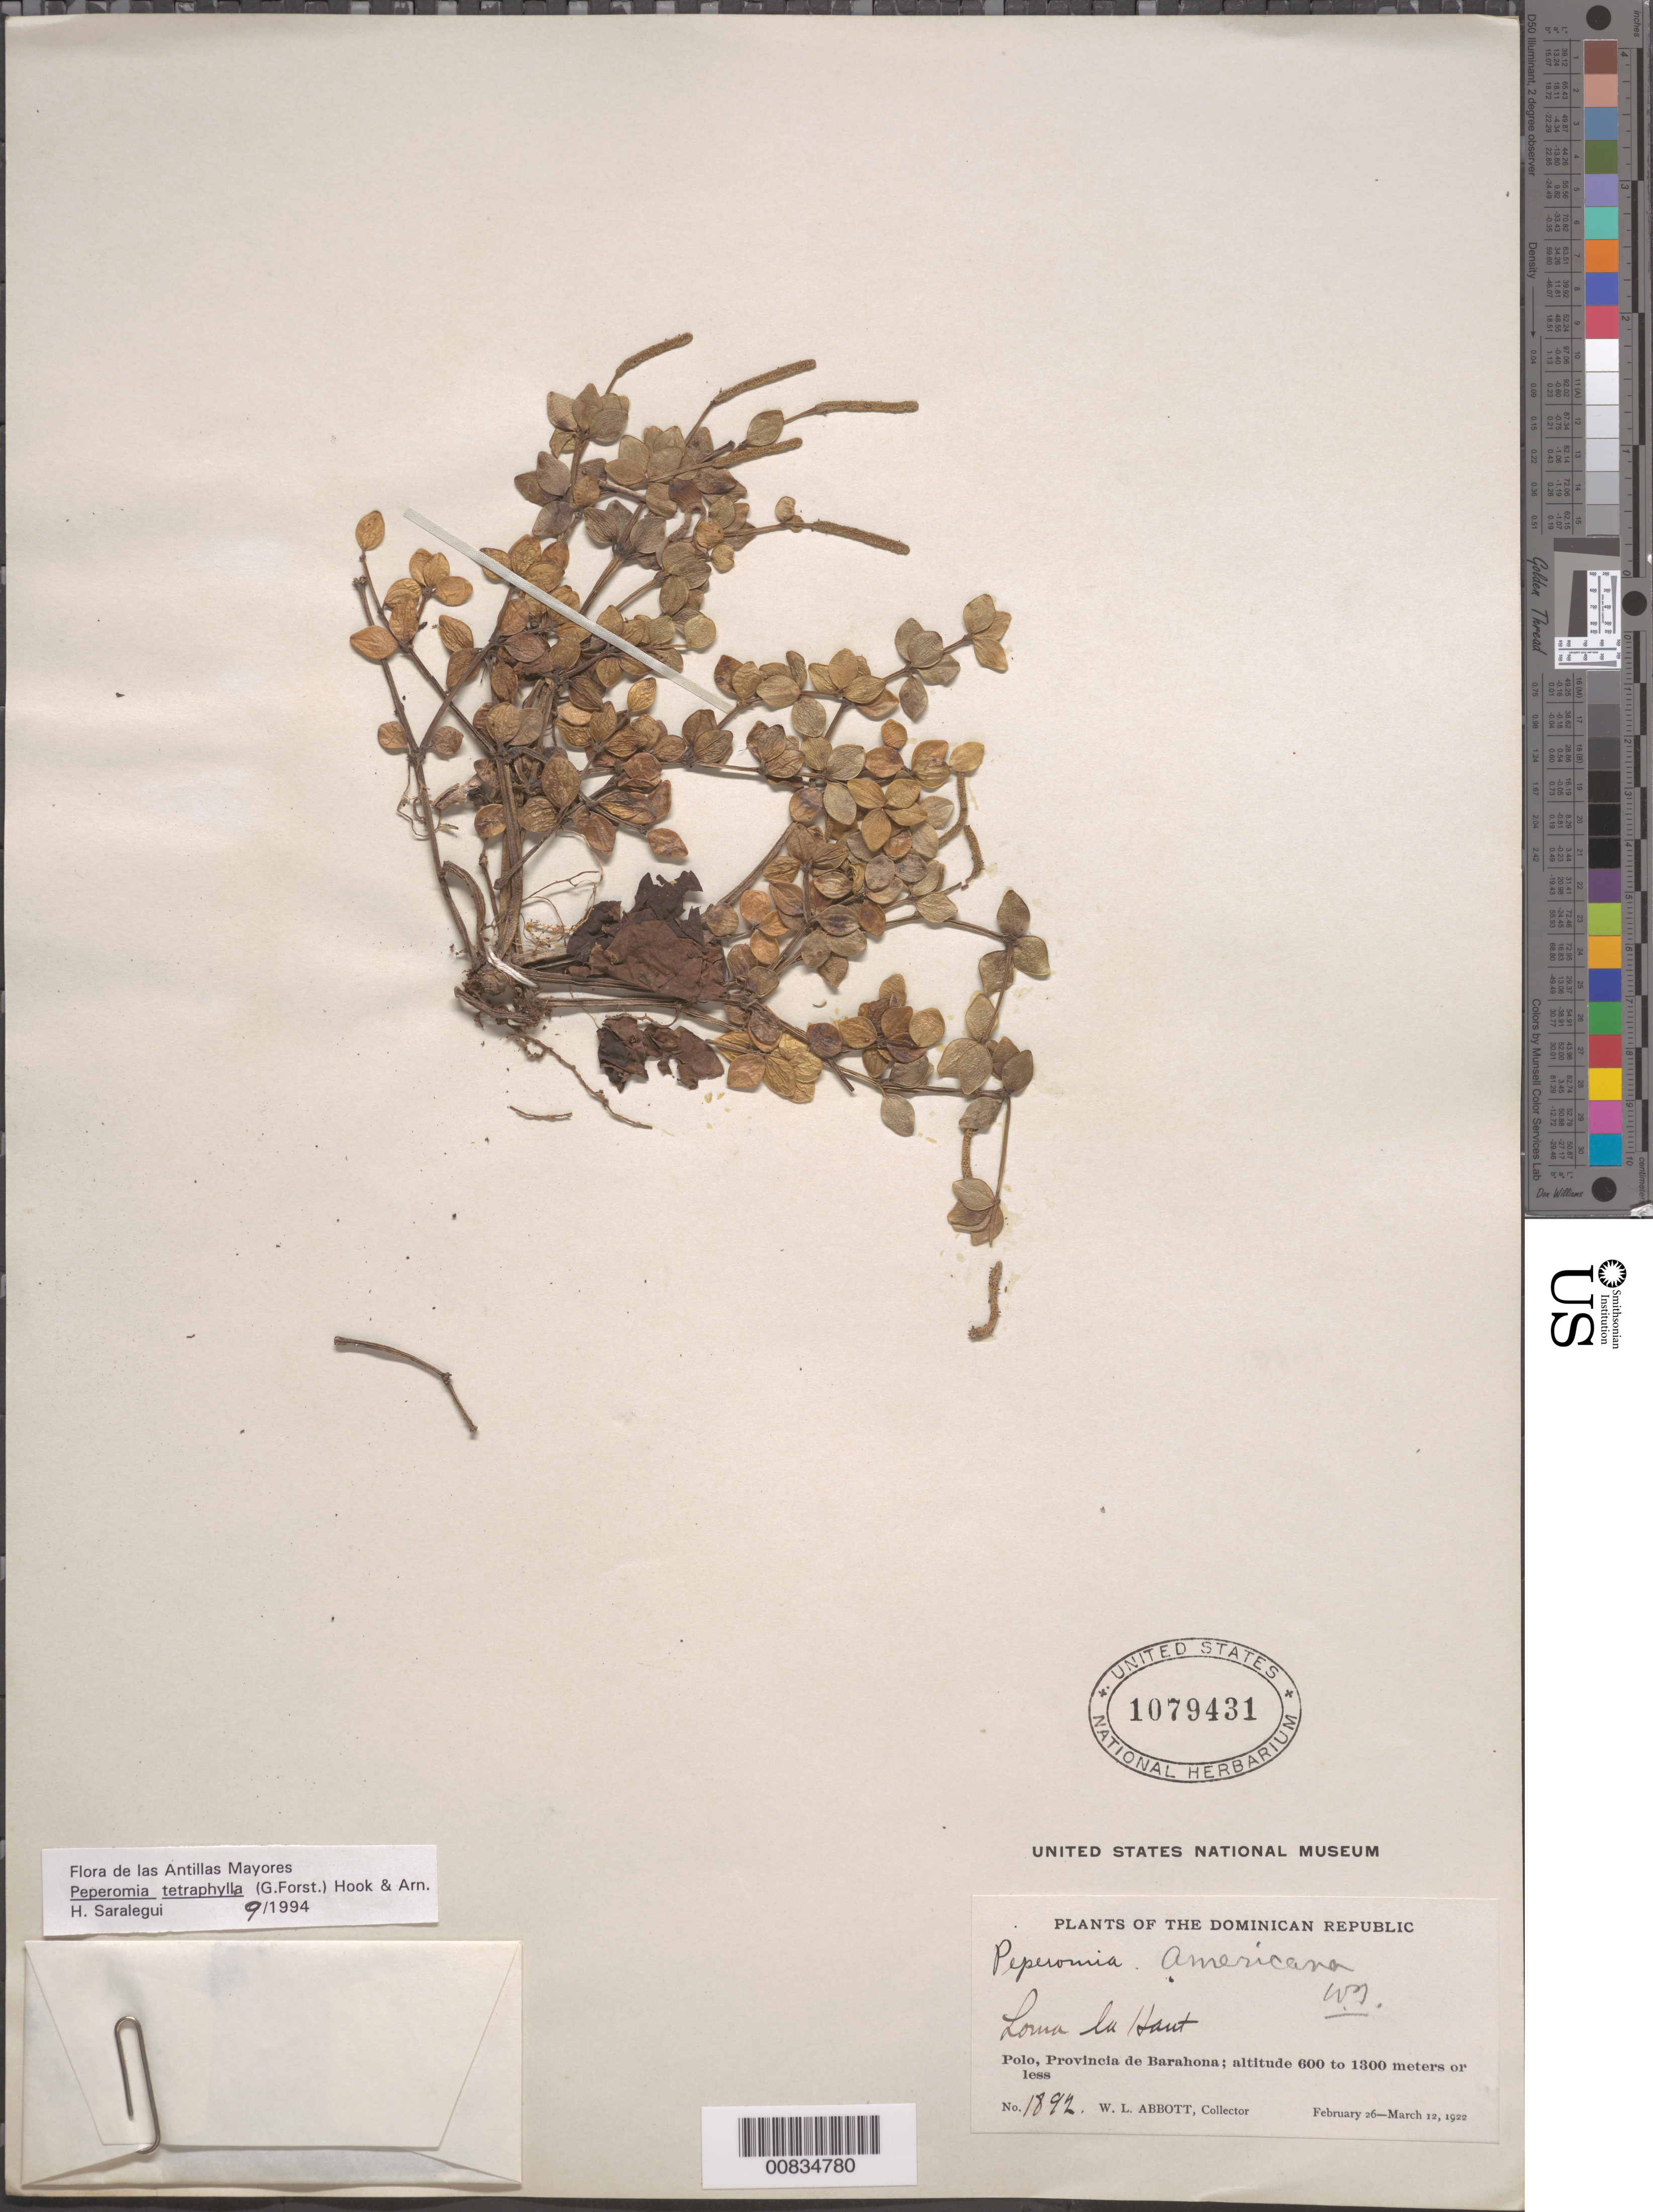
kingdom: Plantae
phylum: Tracheophyta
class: Magnoliopsida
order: Piperales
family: Piperaceae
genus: Peperomia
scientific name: Peperomia trichopus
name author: Trel. in J.F. Macbr.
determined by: Saralegui Boza, H., (HAJB), Jardin Botanico Nacional (Habana)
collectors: W. L. Abbott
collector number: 1892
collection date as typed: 26 Feb 1922 to 12 Mar 1922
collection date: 1922-02-26/1922-03-12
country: Dominican Republic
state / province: Barahona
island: Hispaniola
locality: Polo. Loma la Haut.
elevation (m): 600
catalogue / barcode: US 1079431